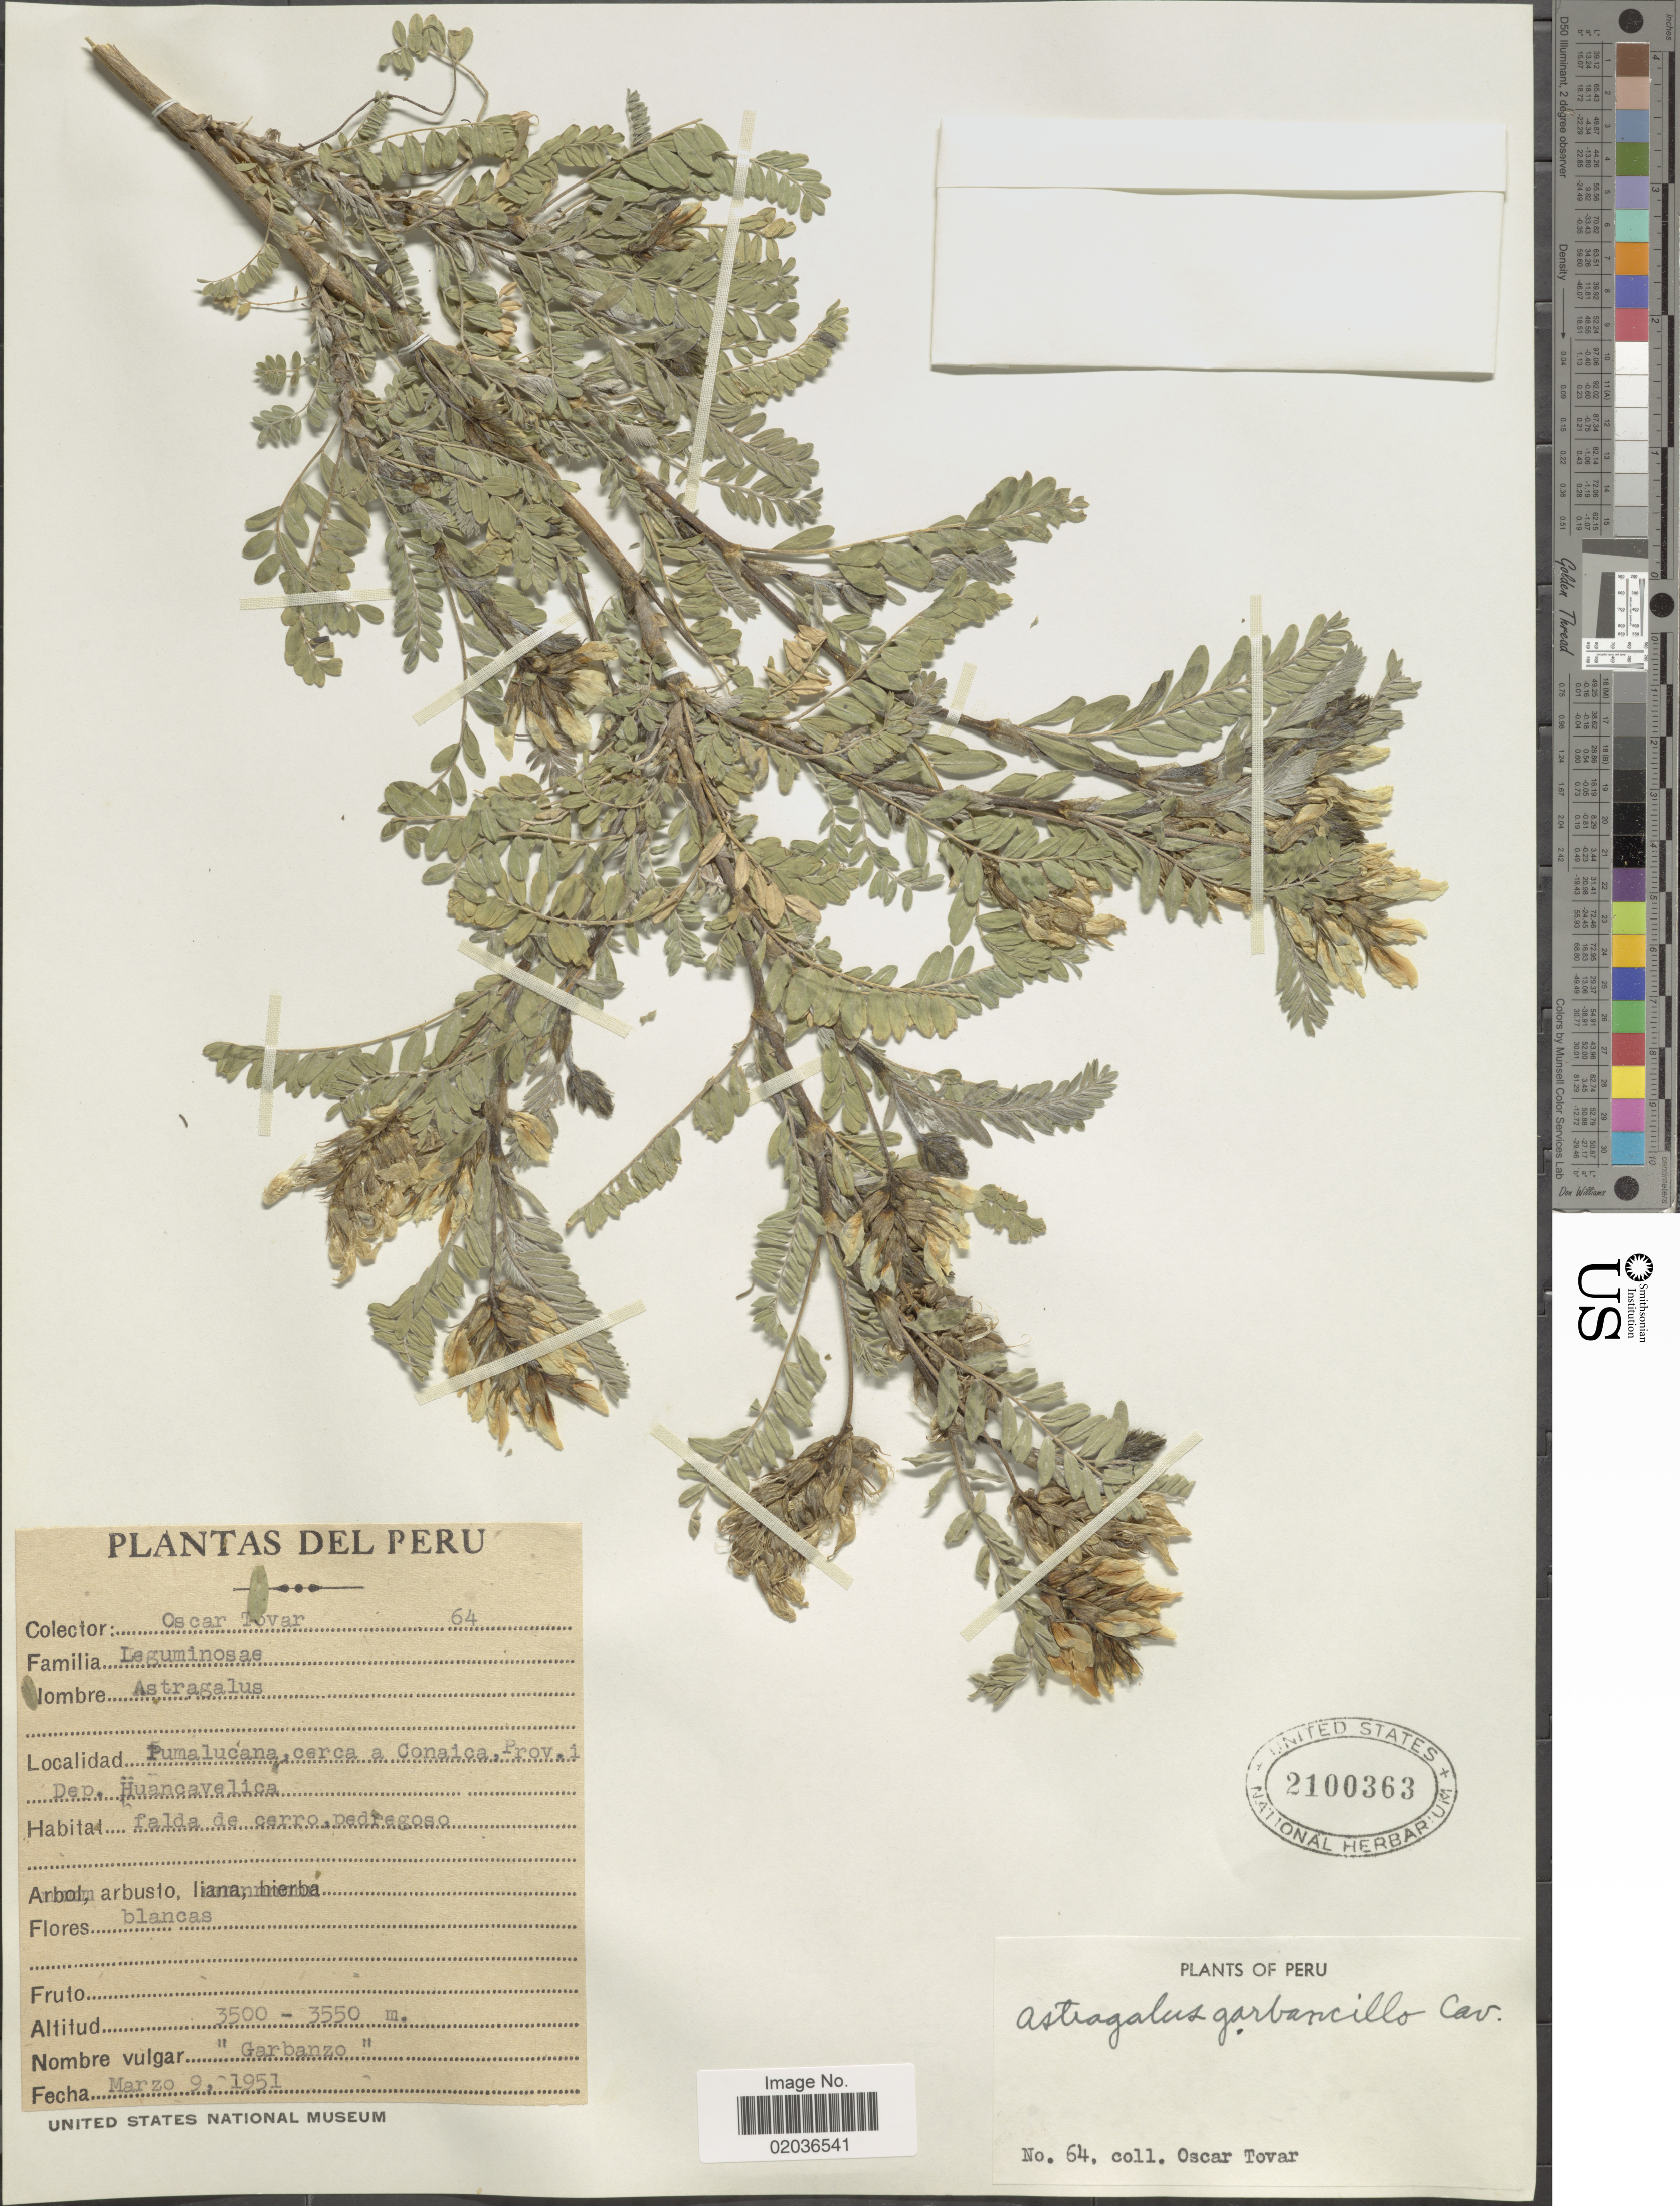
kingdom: Plantae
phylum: Tracheophyta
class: Magnoliopsida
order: Fabales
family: Fabaceae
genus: Astragalus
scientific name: Astragalus garbancillo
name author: Cav.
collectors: Ó. Tovar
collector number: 64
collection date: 1951-03-09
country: Peru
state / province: Huancavelica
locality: Pumalucana, cerca a Conaica, Prov. i Dep. Huancavelica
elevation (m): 3500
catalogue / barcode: US 2100363